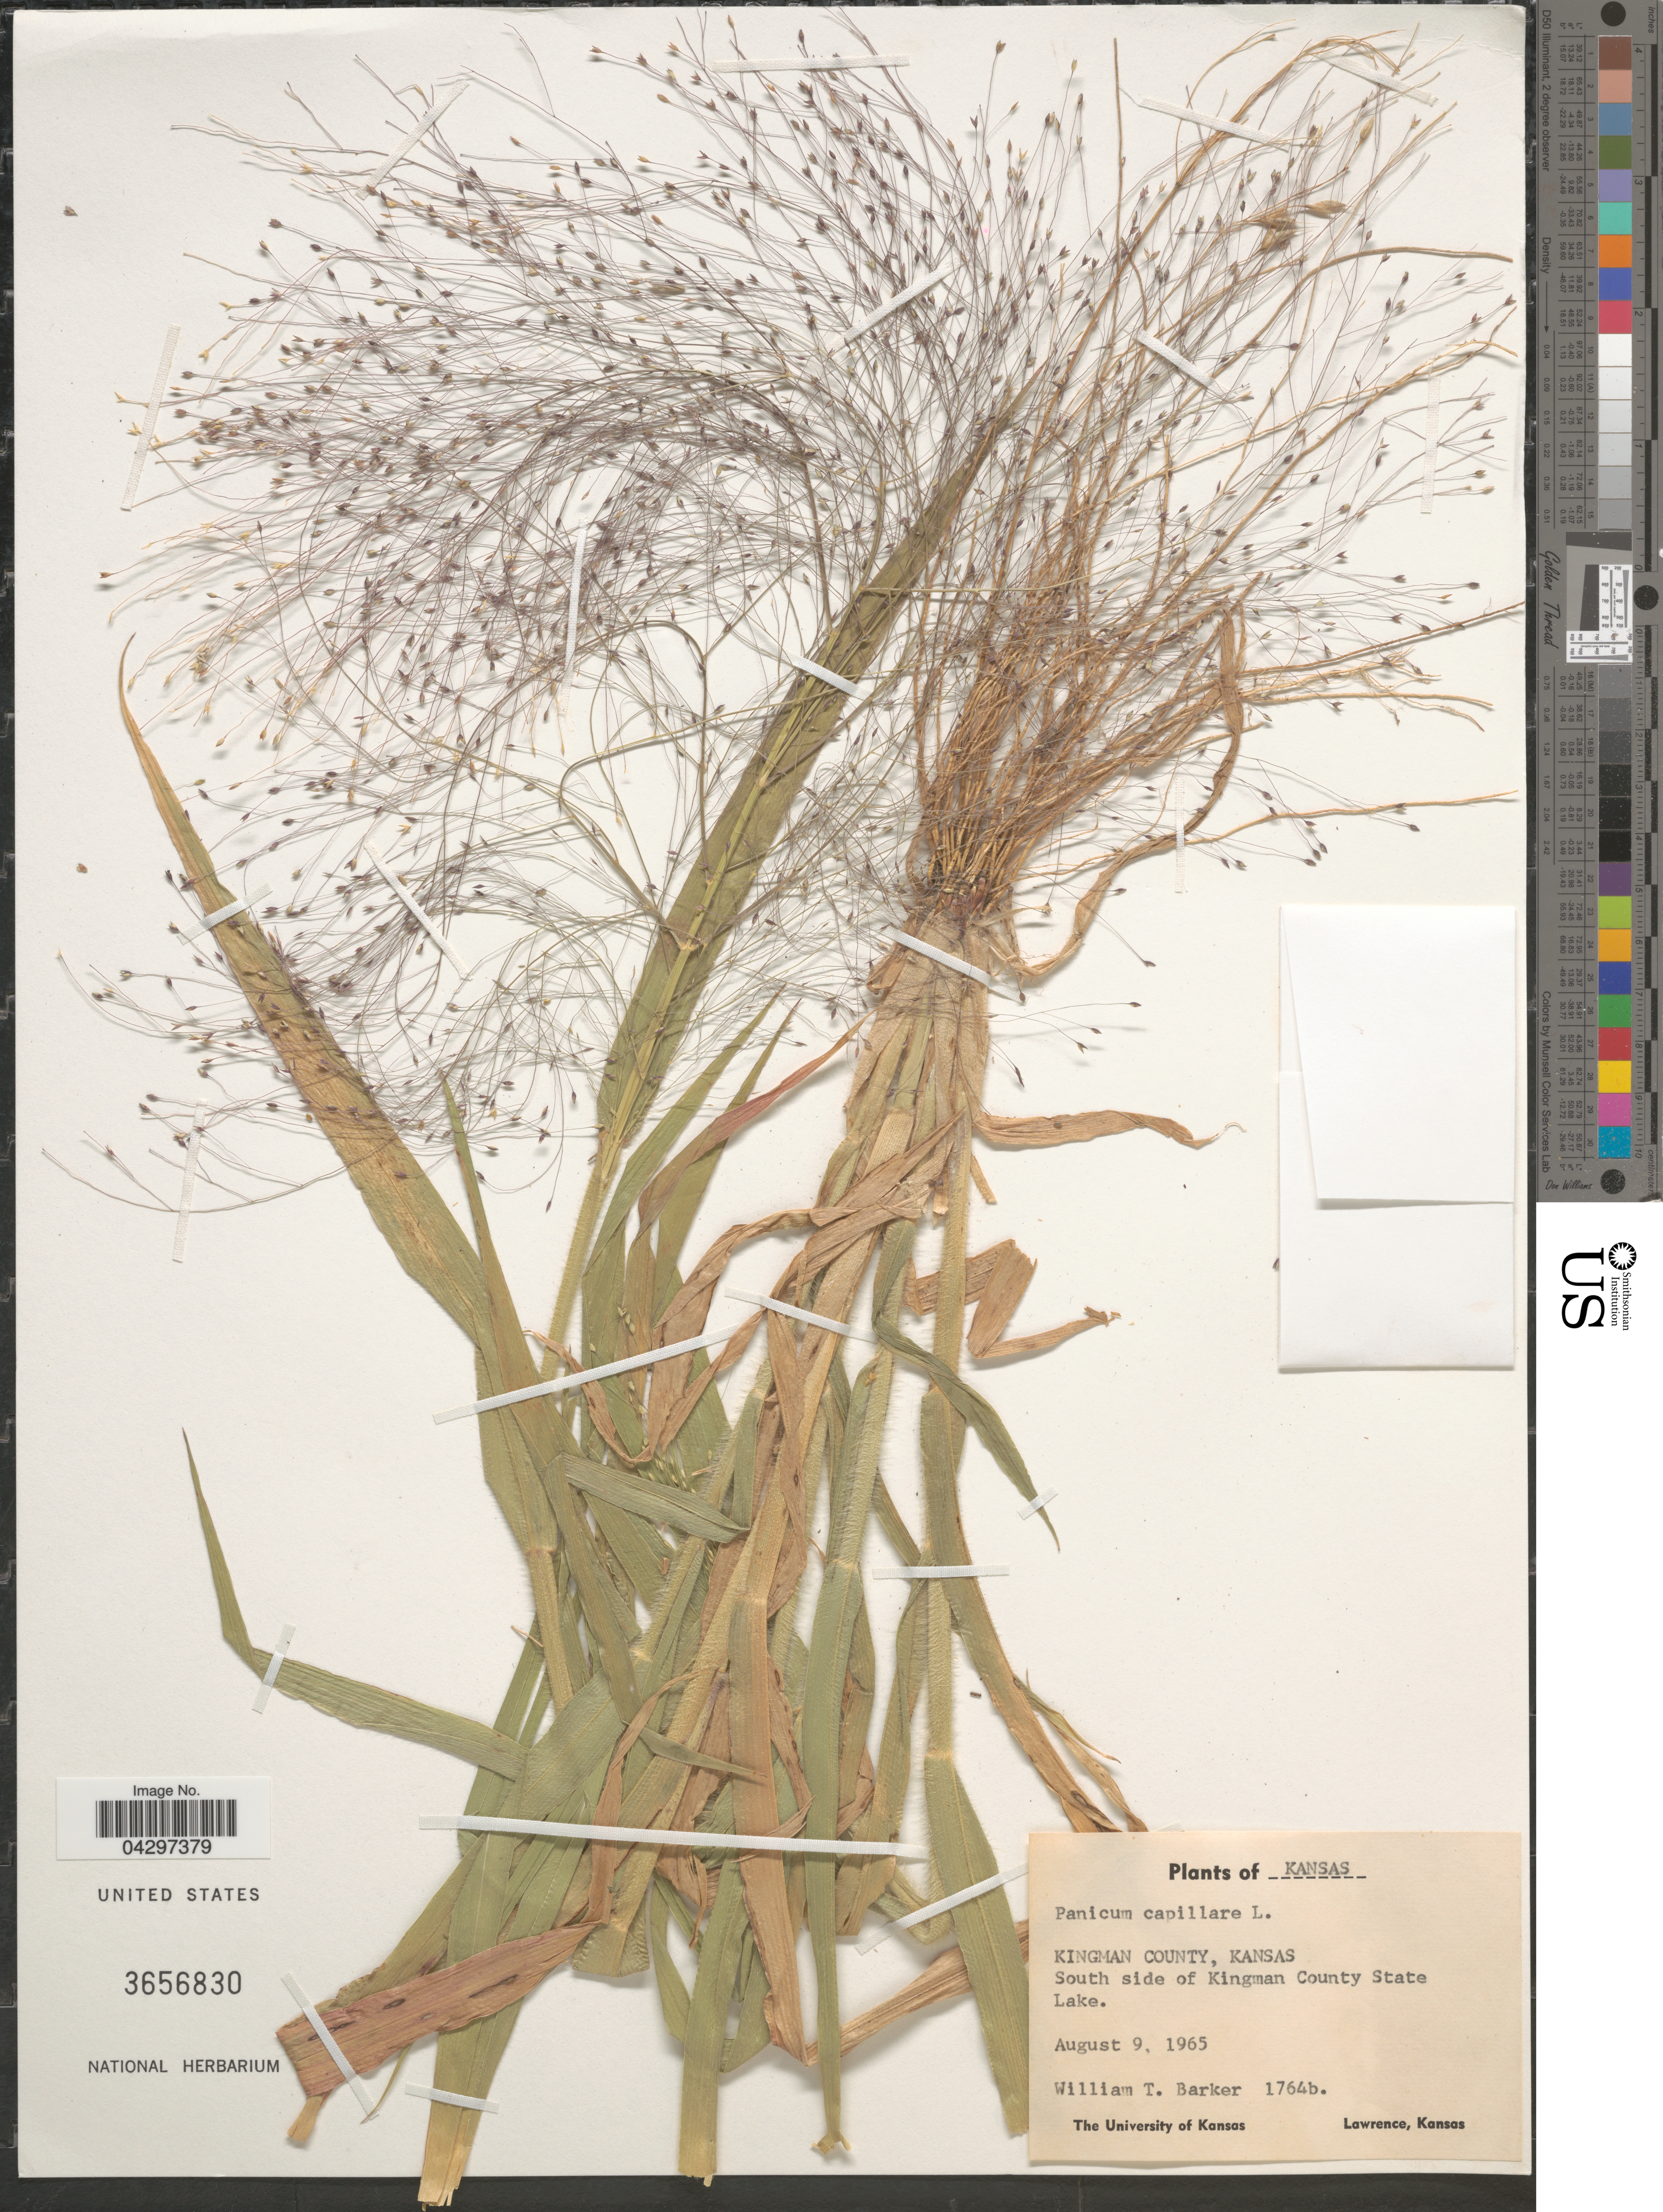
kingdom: Plantae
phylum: Tracheophyta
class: Liliopsida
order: Poales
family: Poaceae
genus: Panicum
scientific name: Panicum capillare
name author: L.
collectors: W. T. Barker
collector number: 1764b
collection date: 1965-08-09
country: United States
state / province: Kansas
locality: Kingman County. South side of Kingman County State Lake.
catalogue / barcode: US 3656830